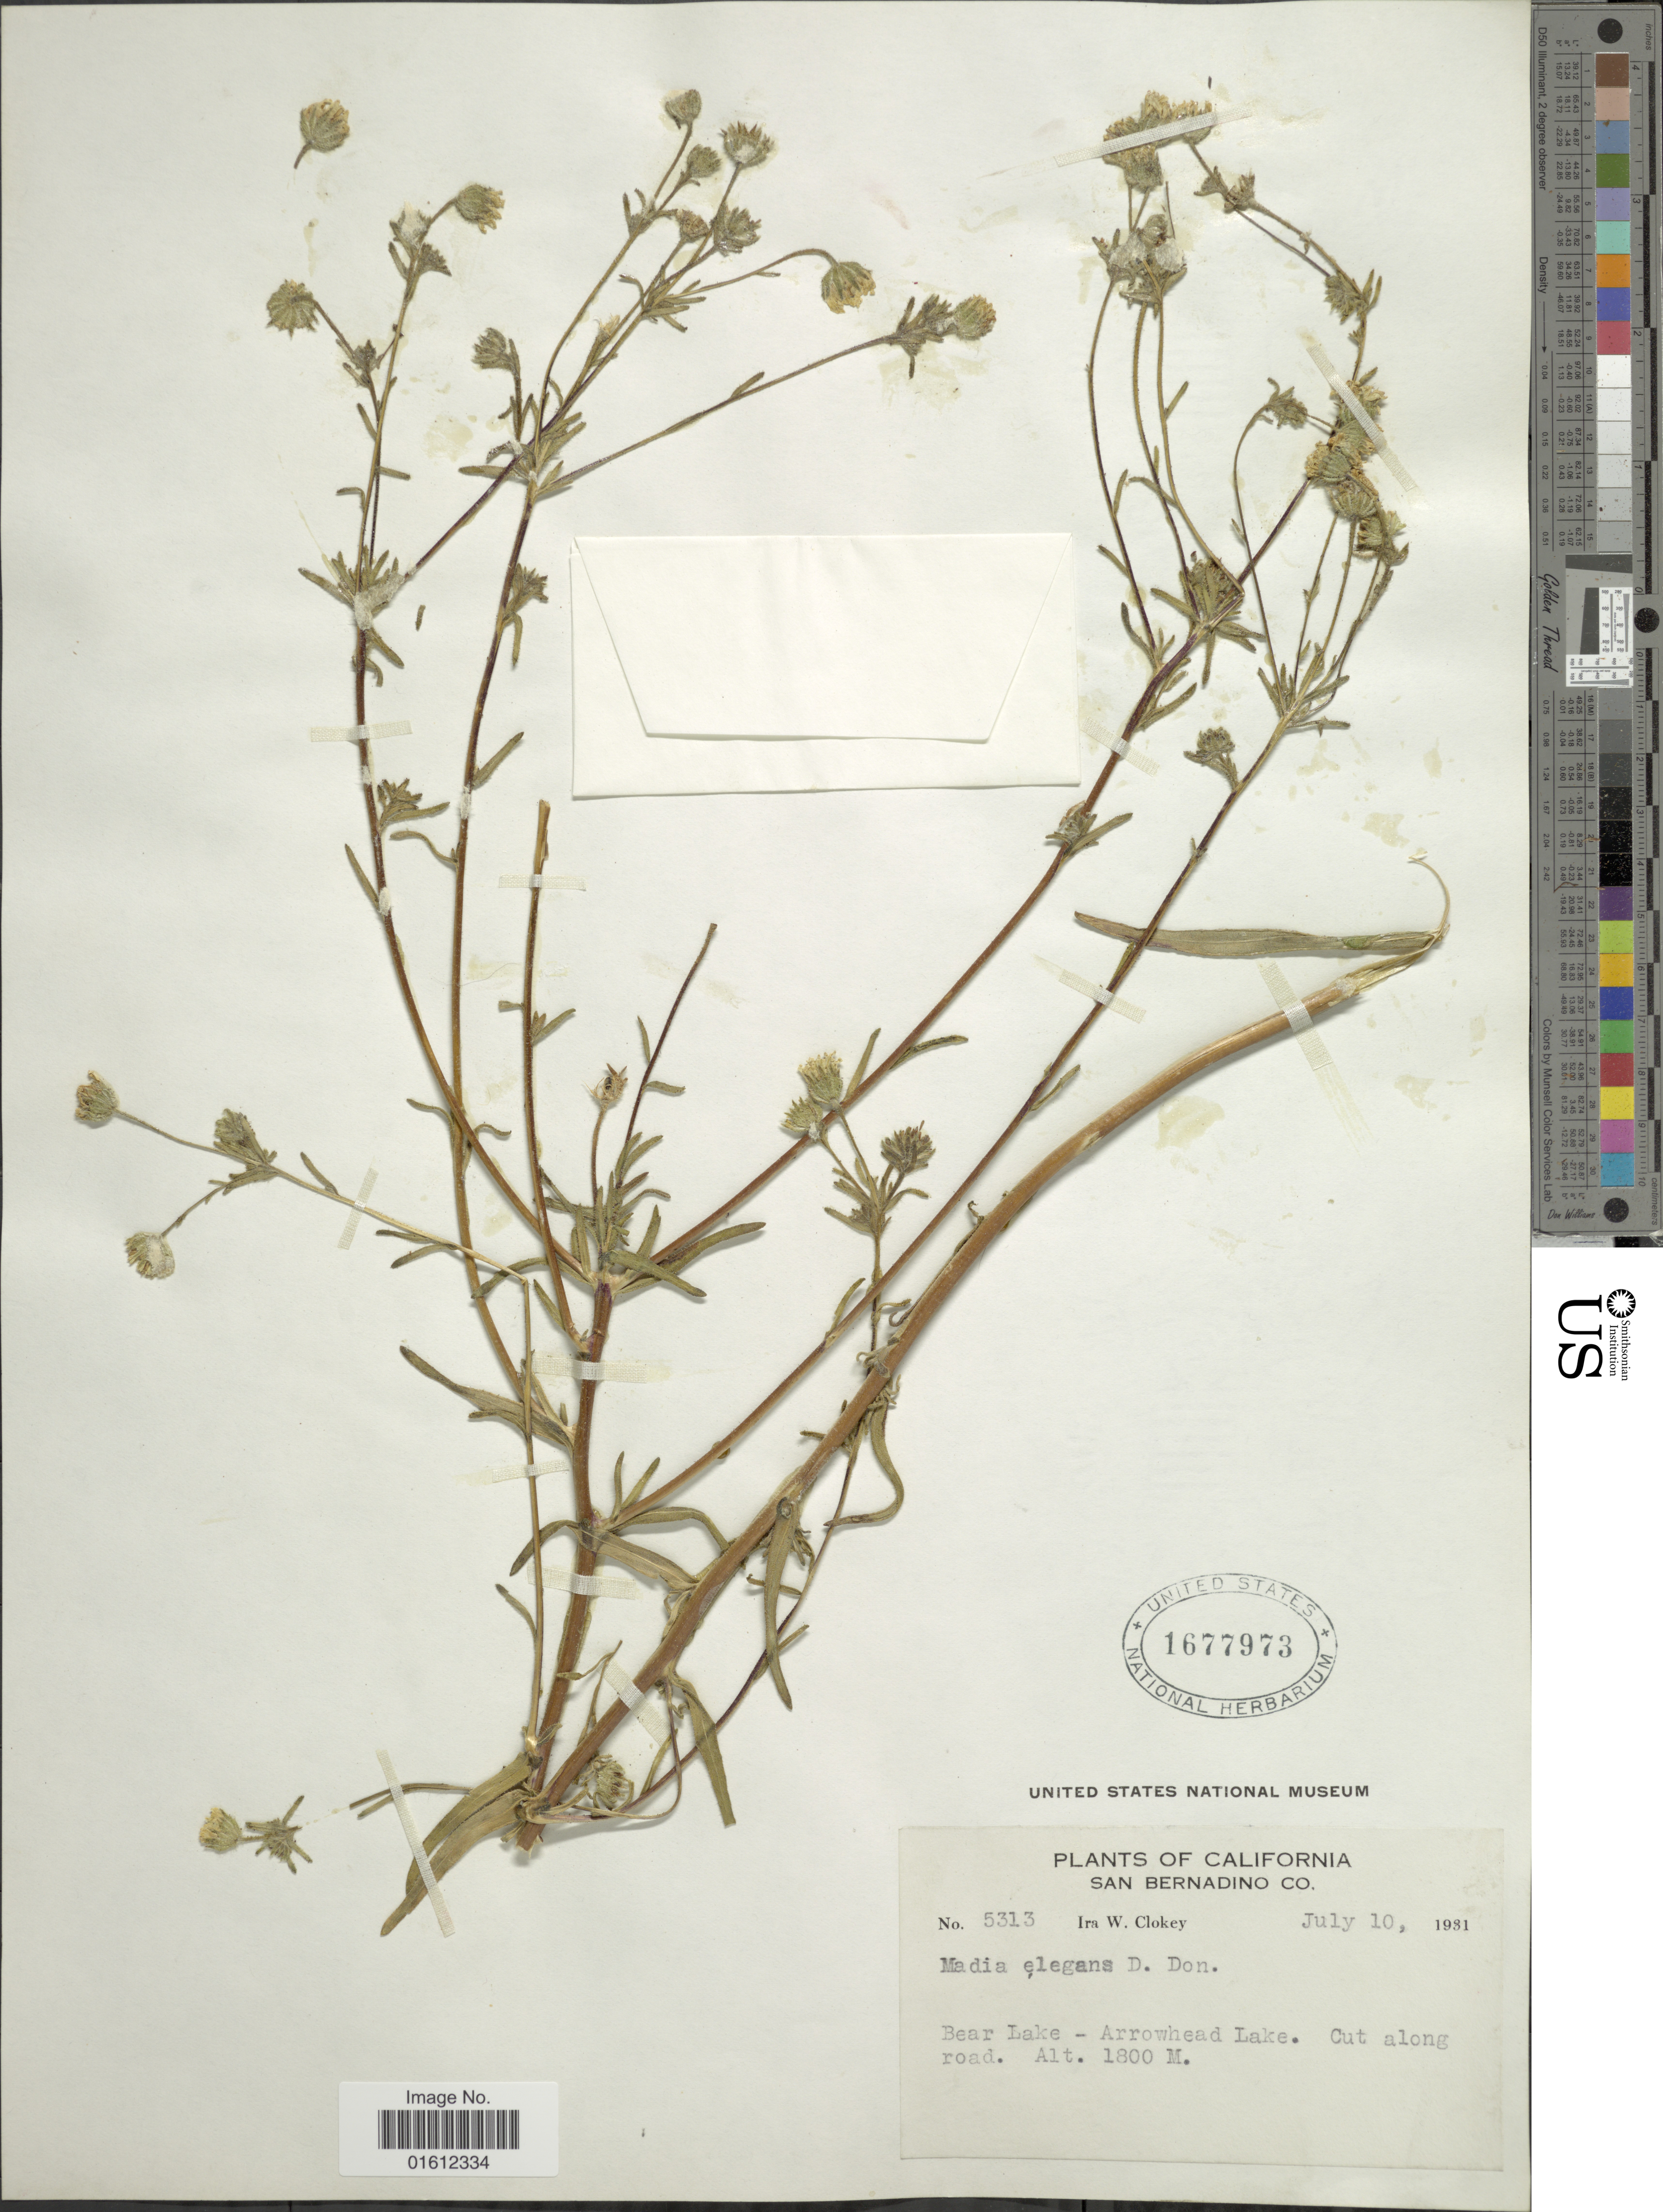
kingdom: Plantae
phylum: Tracheophyta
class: Magnoliopsida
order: Asterales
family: Asteraceae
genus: Madia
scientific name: Madia elegans subsp. elegans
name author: D. Don ex Lindl.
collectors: I. W. Clokey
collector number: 5313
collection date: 1931-07-10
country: United States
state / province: California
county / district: San Bernardino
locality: San Bernadino Co, Bear Lake - Arrowhead Lake. Cut along road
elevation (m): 1800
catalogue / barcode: US 1677973